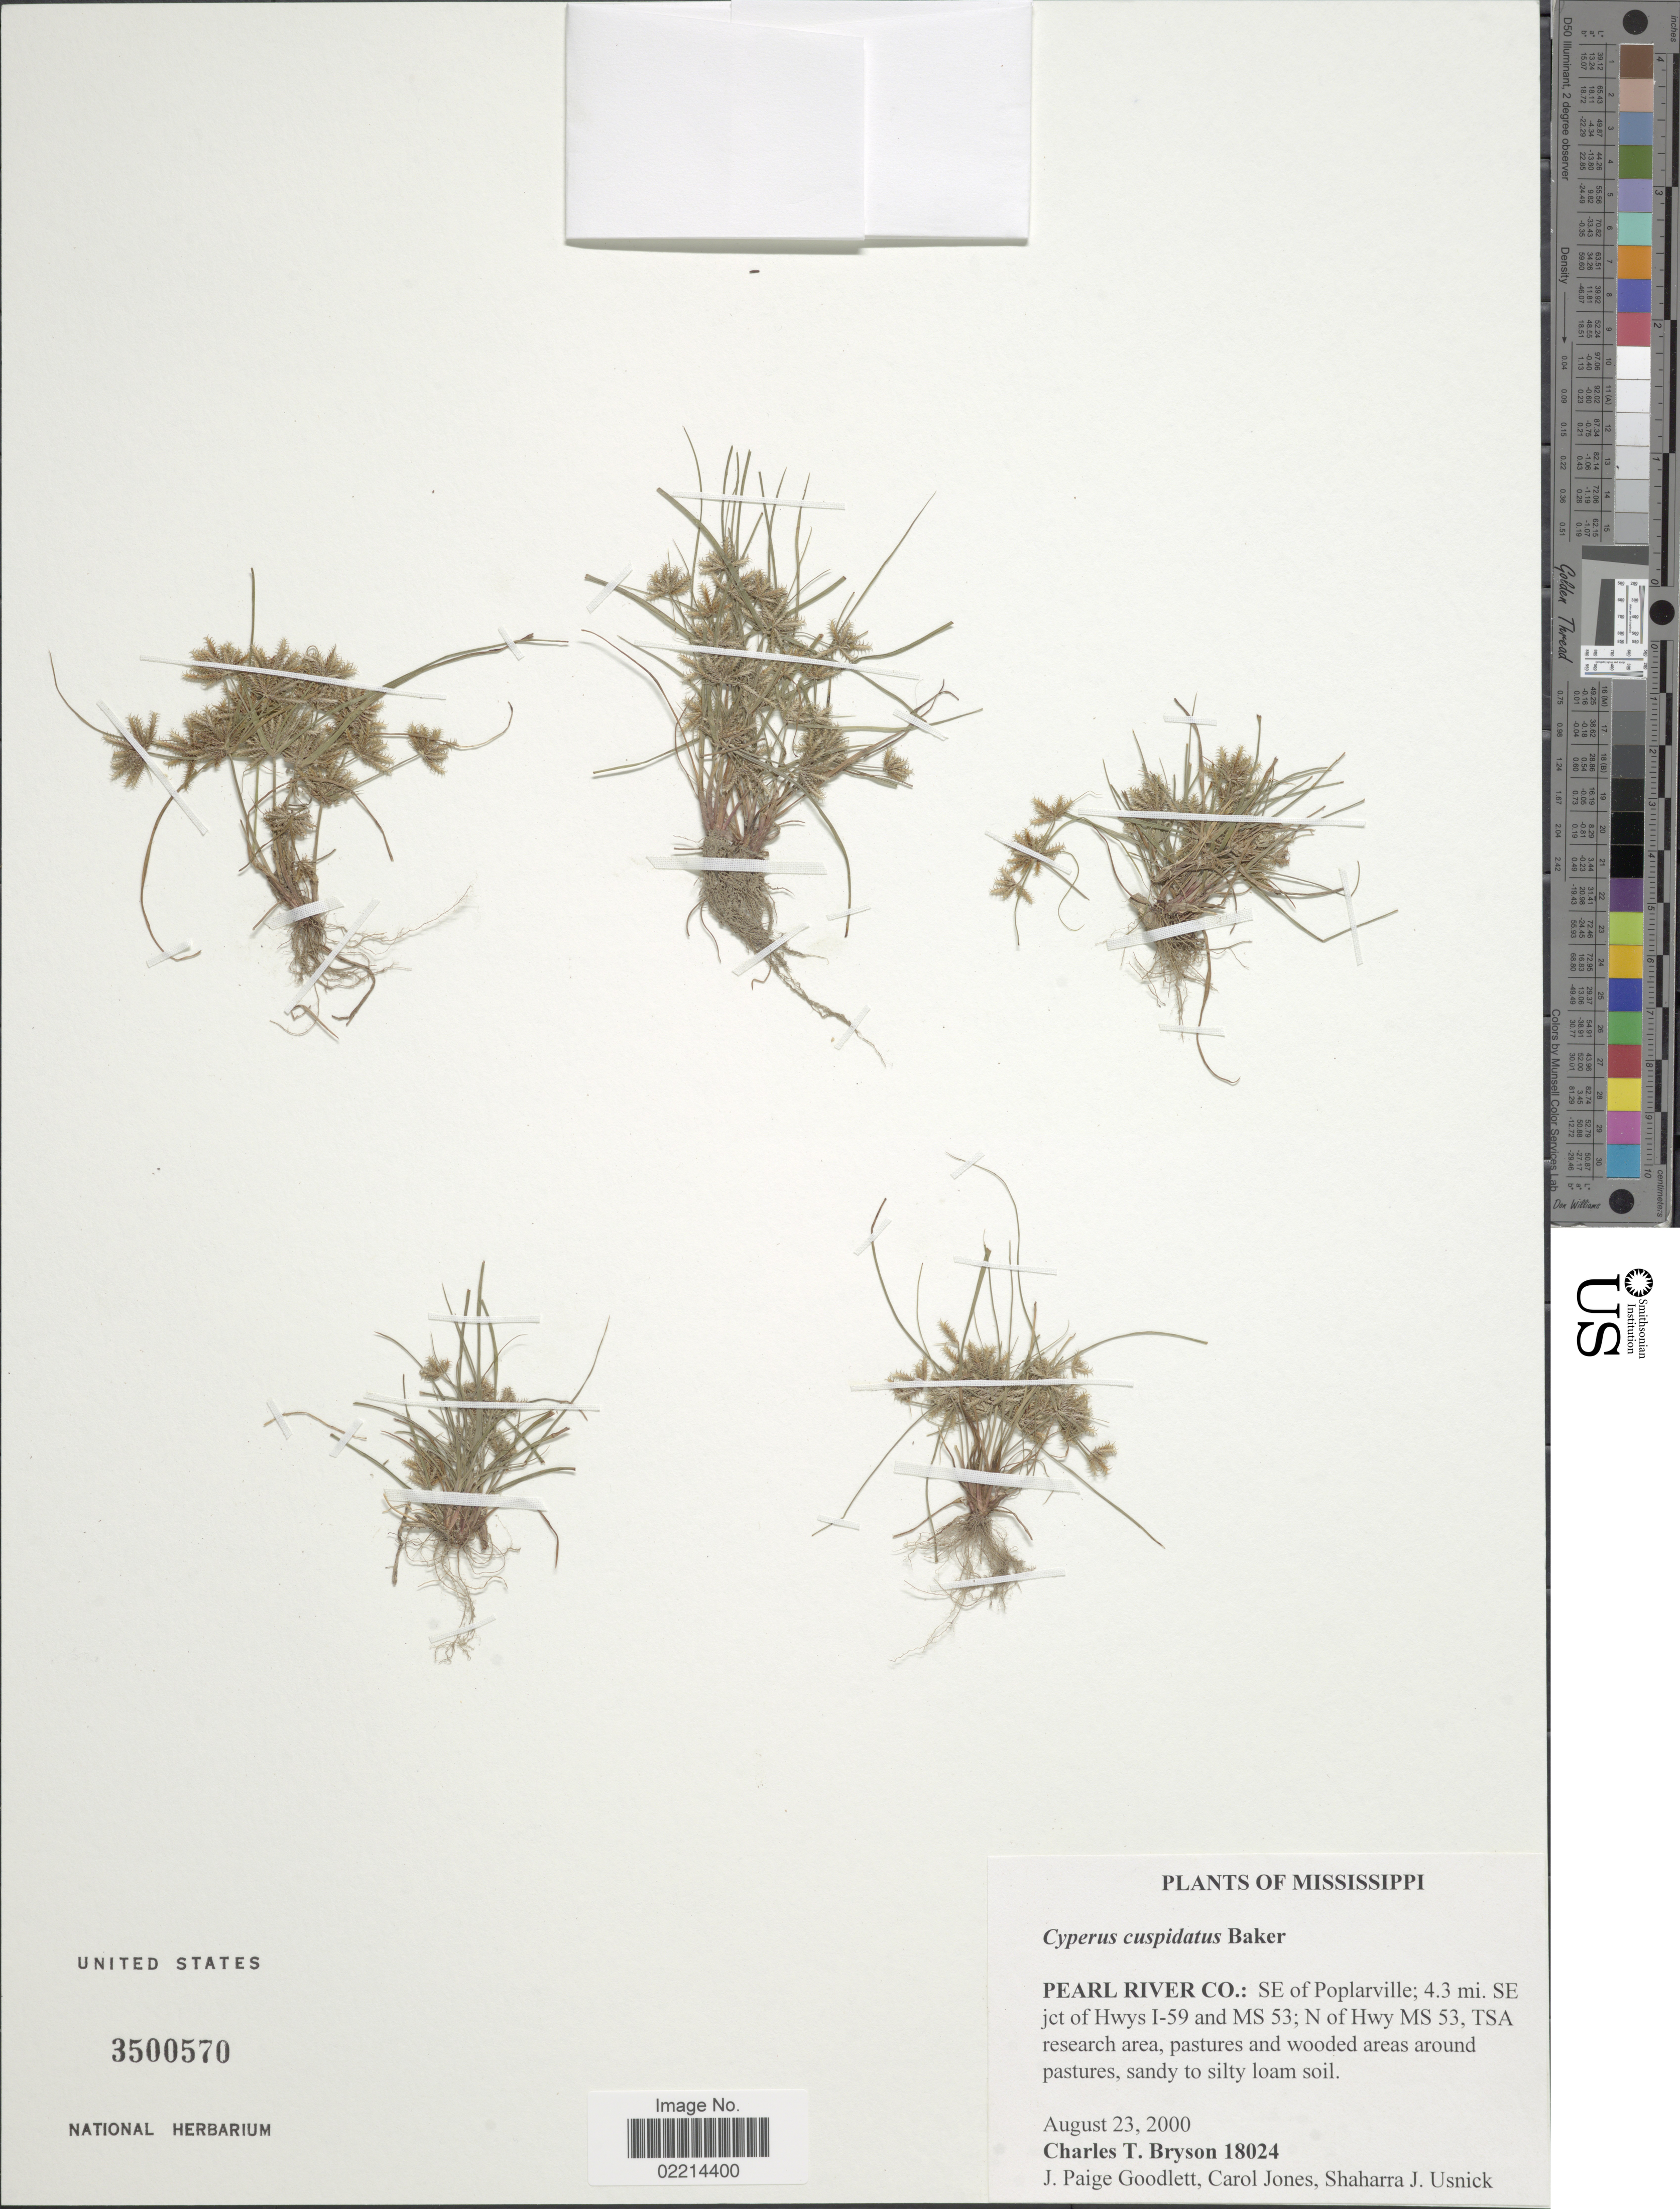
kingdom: Plantae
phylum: Tracheophyta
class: Liliopsida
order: Poales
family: Cyperaceae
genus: Cyperus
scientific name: Cyperus cuspidatus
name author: Kunth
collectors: C. Bryson, J. Goodlett, Carleen Jones & S. Usnick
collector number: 18024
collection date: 2000-08-23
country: United States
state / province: Mississippi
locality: Pearl River Co.: SE of Poplarville; 4.3 mi. SE jct of Hwys I-59 and MS 53; N of Hwy MS 53, TSA research area.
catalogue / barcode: US 3500570